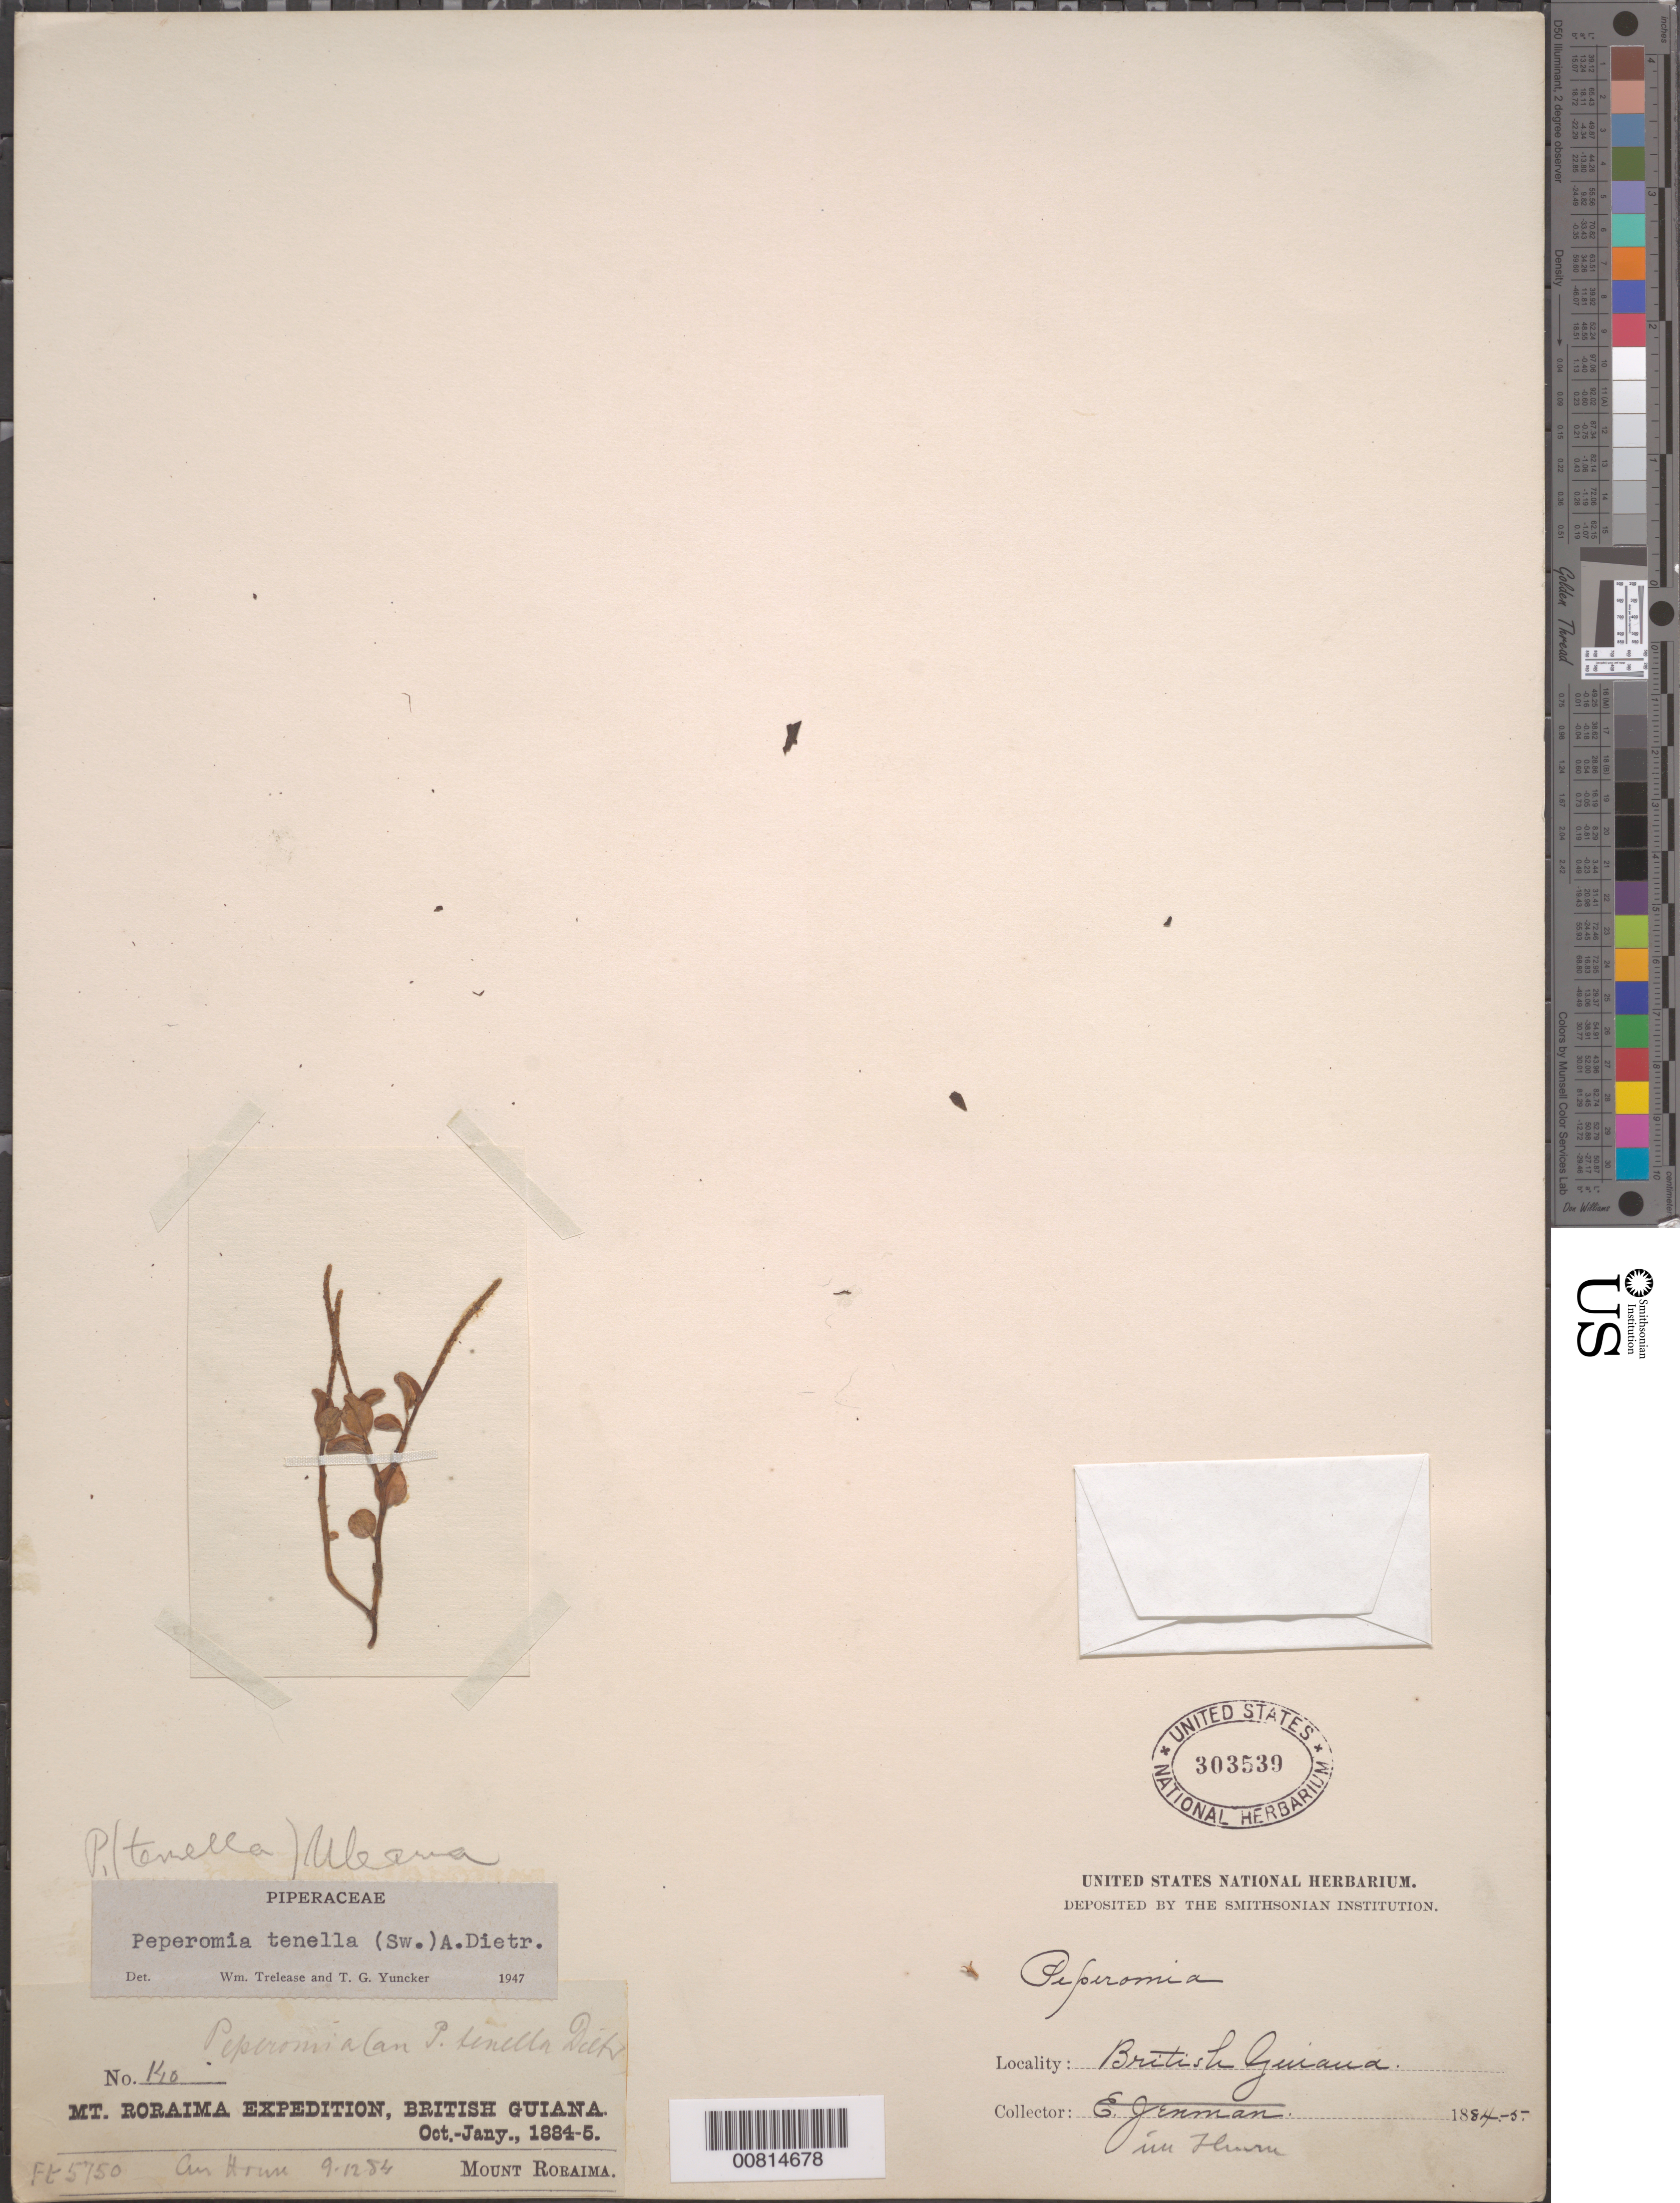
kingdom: Plantae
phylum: Tracheophyta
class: Magnoliopsida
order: Piperales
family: Piperaceae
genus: Peperomia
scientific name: Peperomia tenella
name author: (Sw.) A. Dietr.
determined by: Trelease, W.; Yuncker, T. G.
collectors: E. F. im Thurn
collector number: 140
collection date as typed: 9 December 1884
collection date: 1884-12-09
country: Guyana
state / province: Cuyuni-Mazaruni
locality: Mt. Roraima, "Our House"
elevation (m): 1753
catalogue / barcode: US 303539